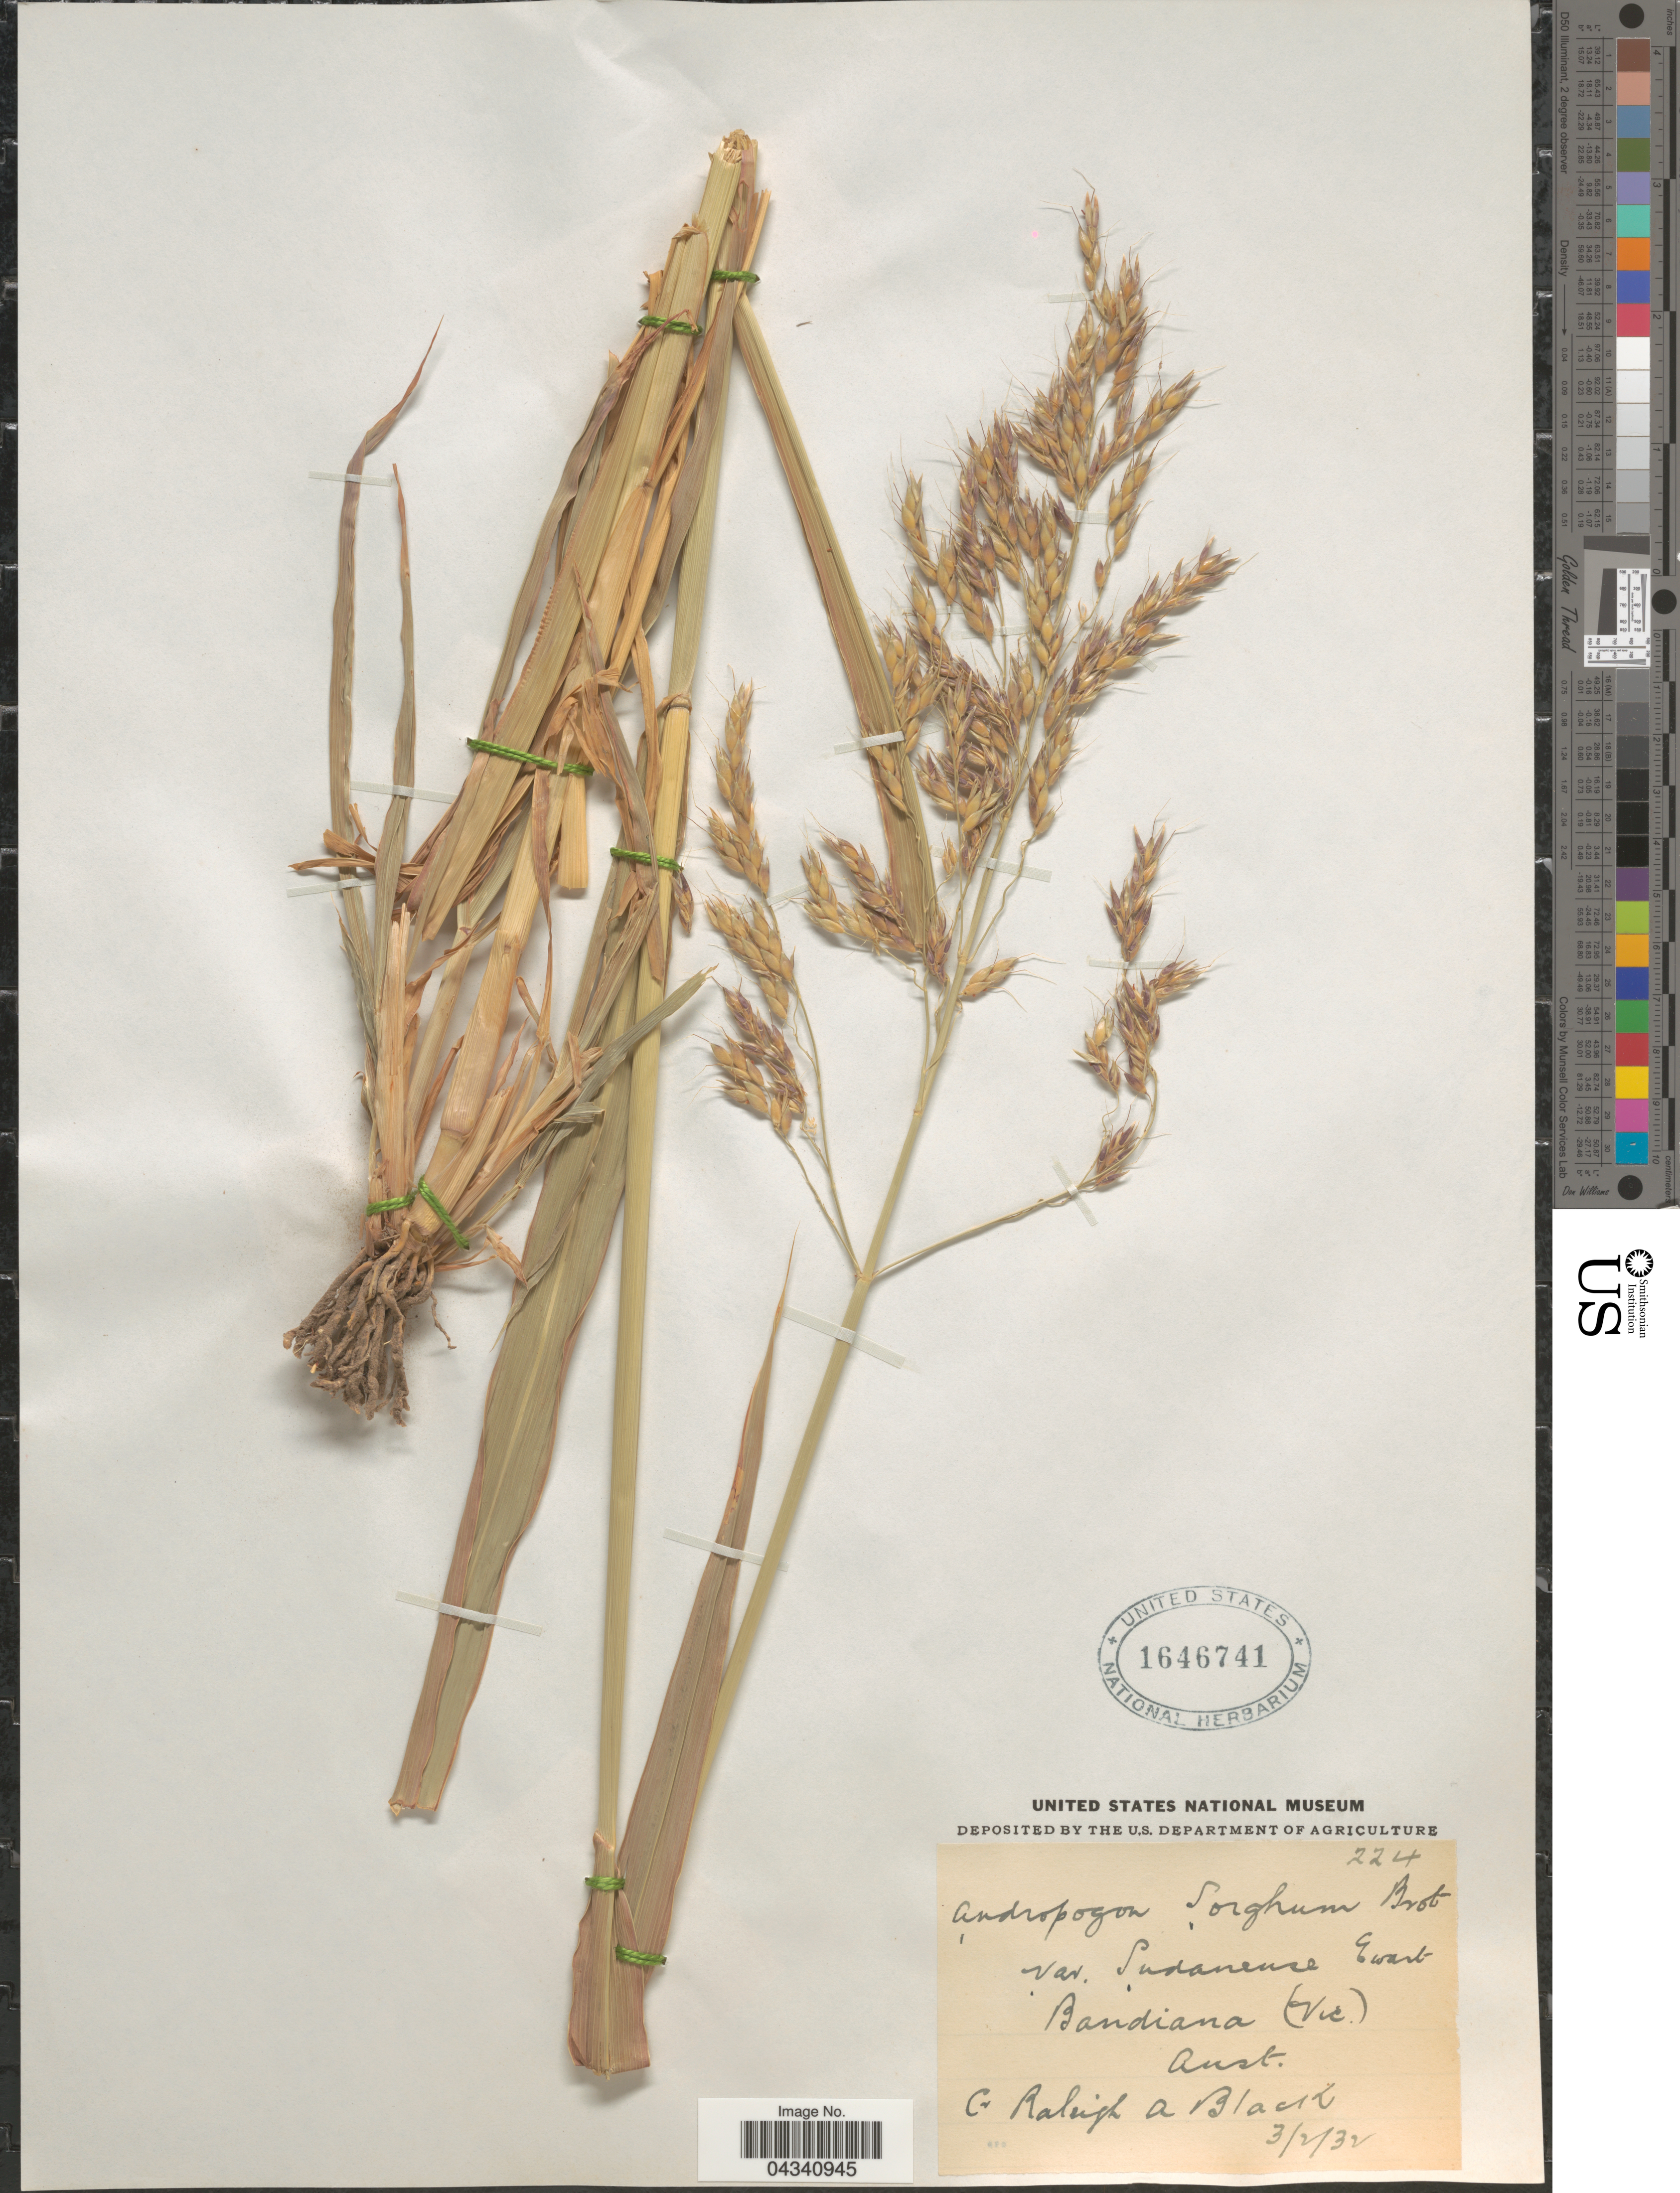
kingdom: Plantae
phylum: Tracheophyta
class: Liliopsida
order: Poales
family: Poaceae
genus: Sorghum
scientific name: Sorghum x drummondii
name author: (Nees ex Steud.) Millsp. & Chase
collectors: R. A. Black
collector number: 224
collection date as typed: Transcribed d/m/y: 3/2/32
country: Australia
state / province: Victoria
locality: Bandiana (Vic.).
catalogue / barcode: US 1646741